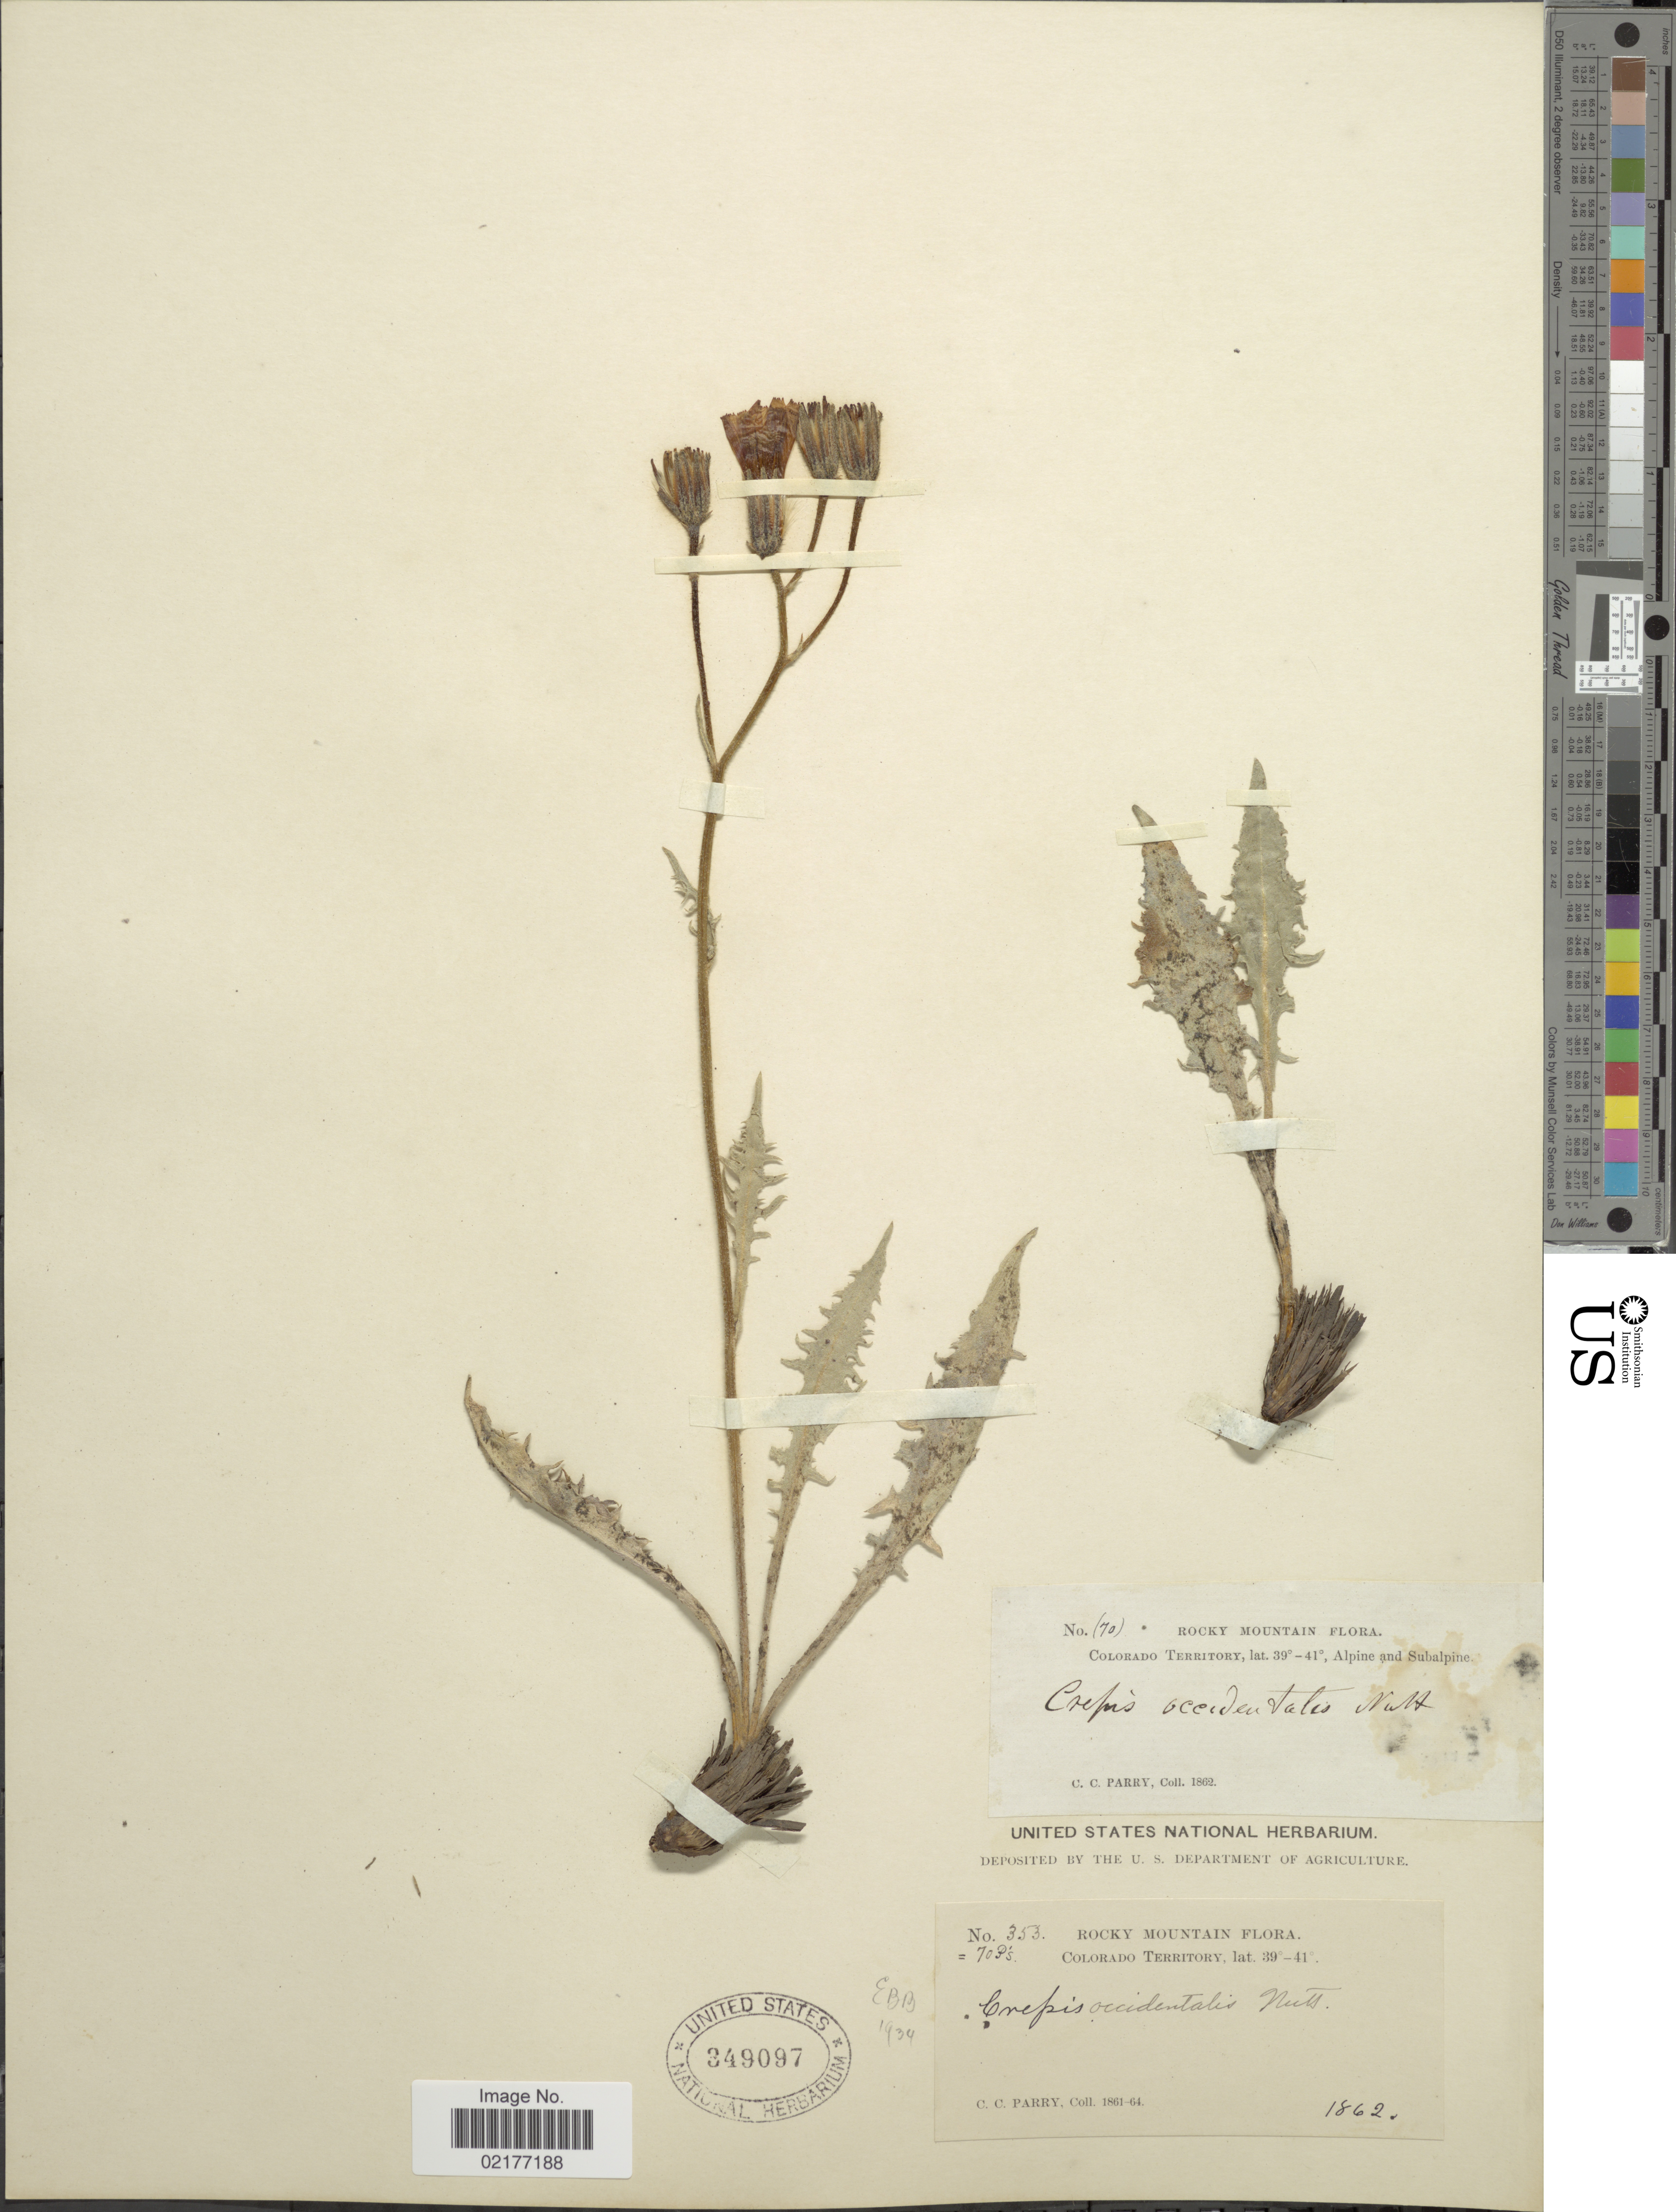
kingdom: Plantae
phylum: Tracheophyta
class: Magnoliopsida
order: Asterales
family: Asteraceae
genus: Crepis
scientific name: Crepis occidentalis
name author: Nutt.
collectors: C. C. Parry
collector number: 353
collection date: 1862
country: United States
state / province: Colorado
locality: Rocky Mountain, Colorado Territory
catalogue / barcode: US 349097